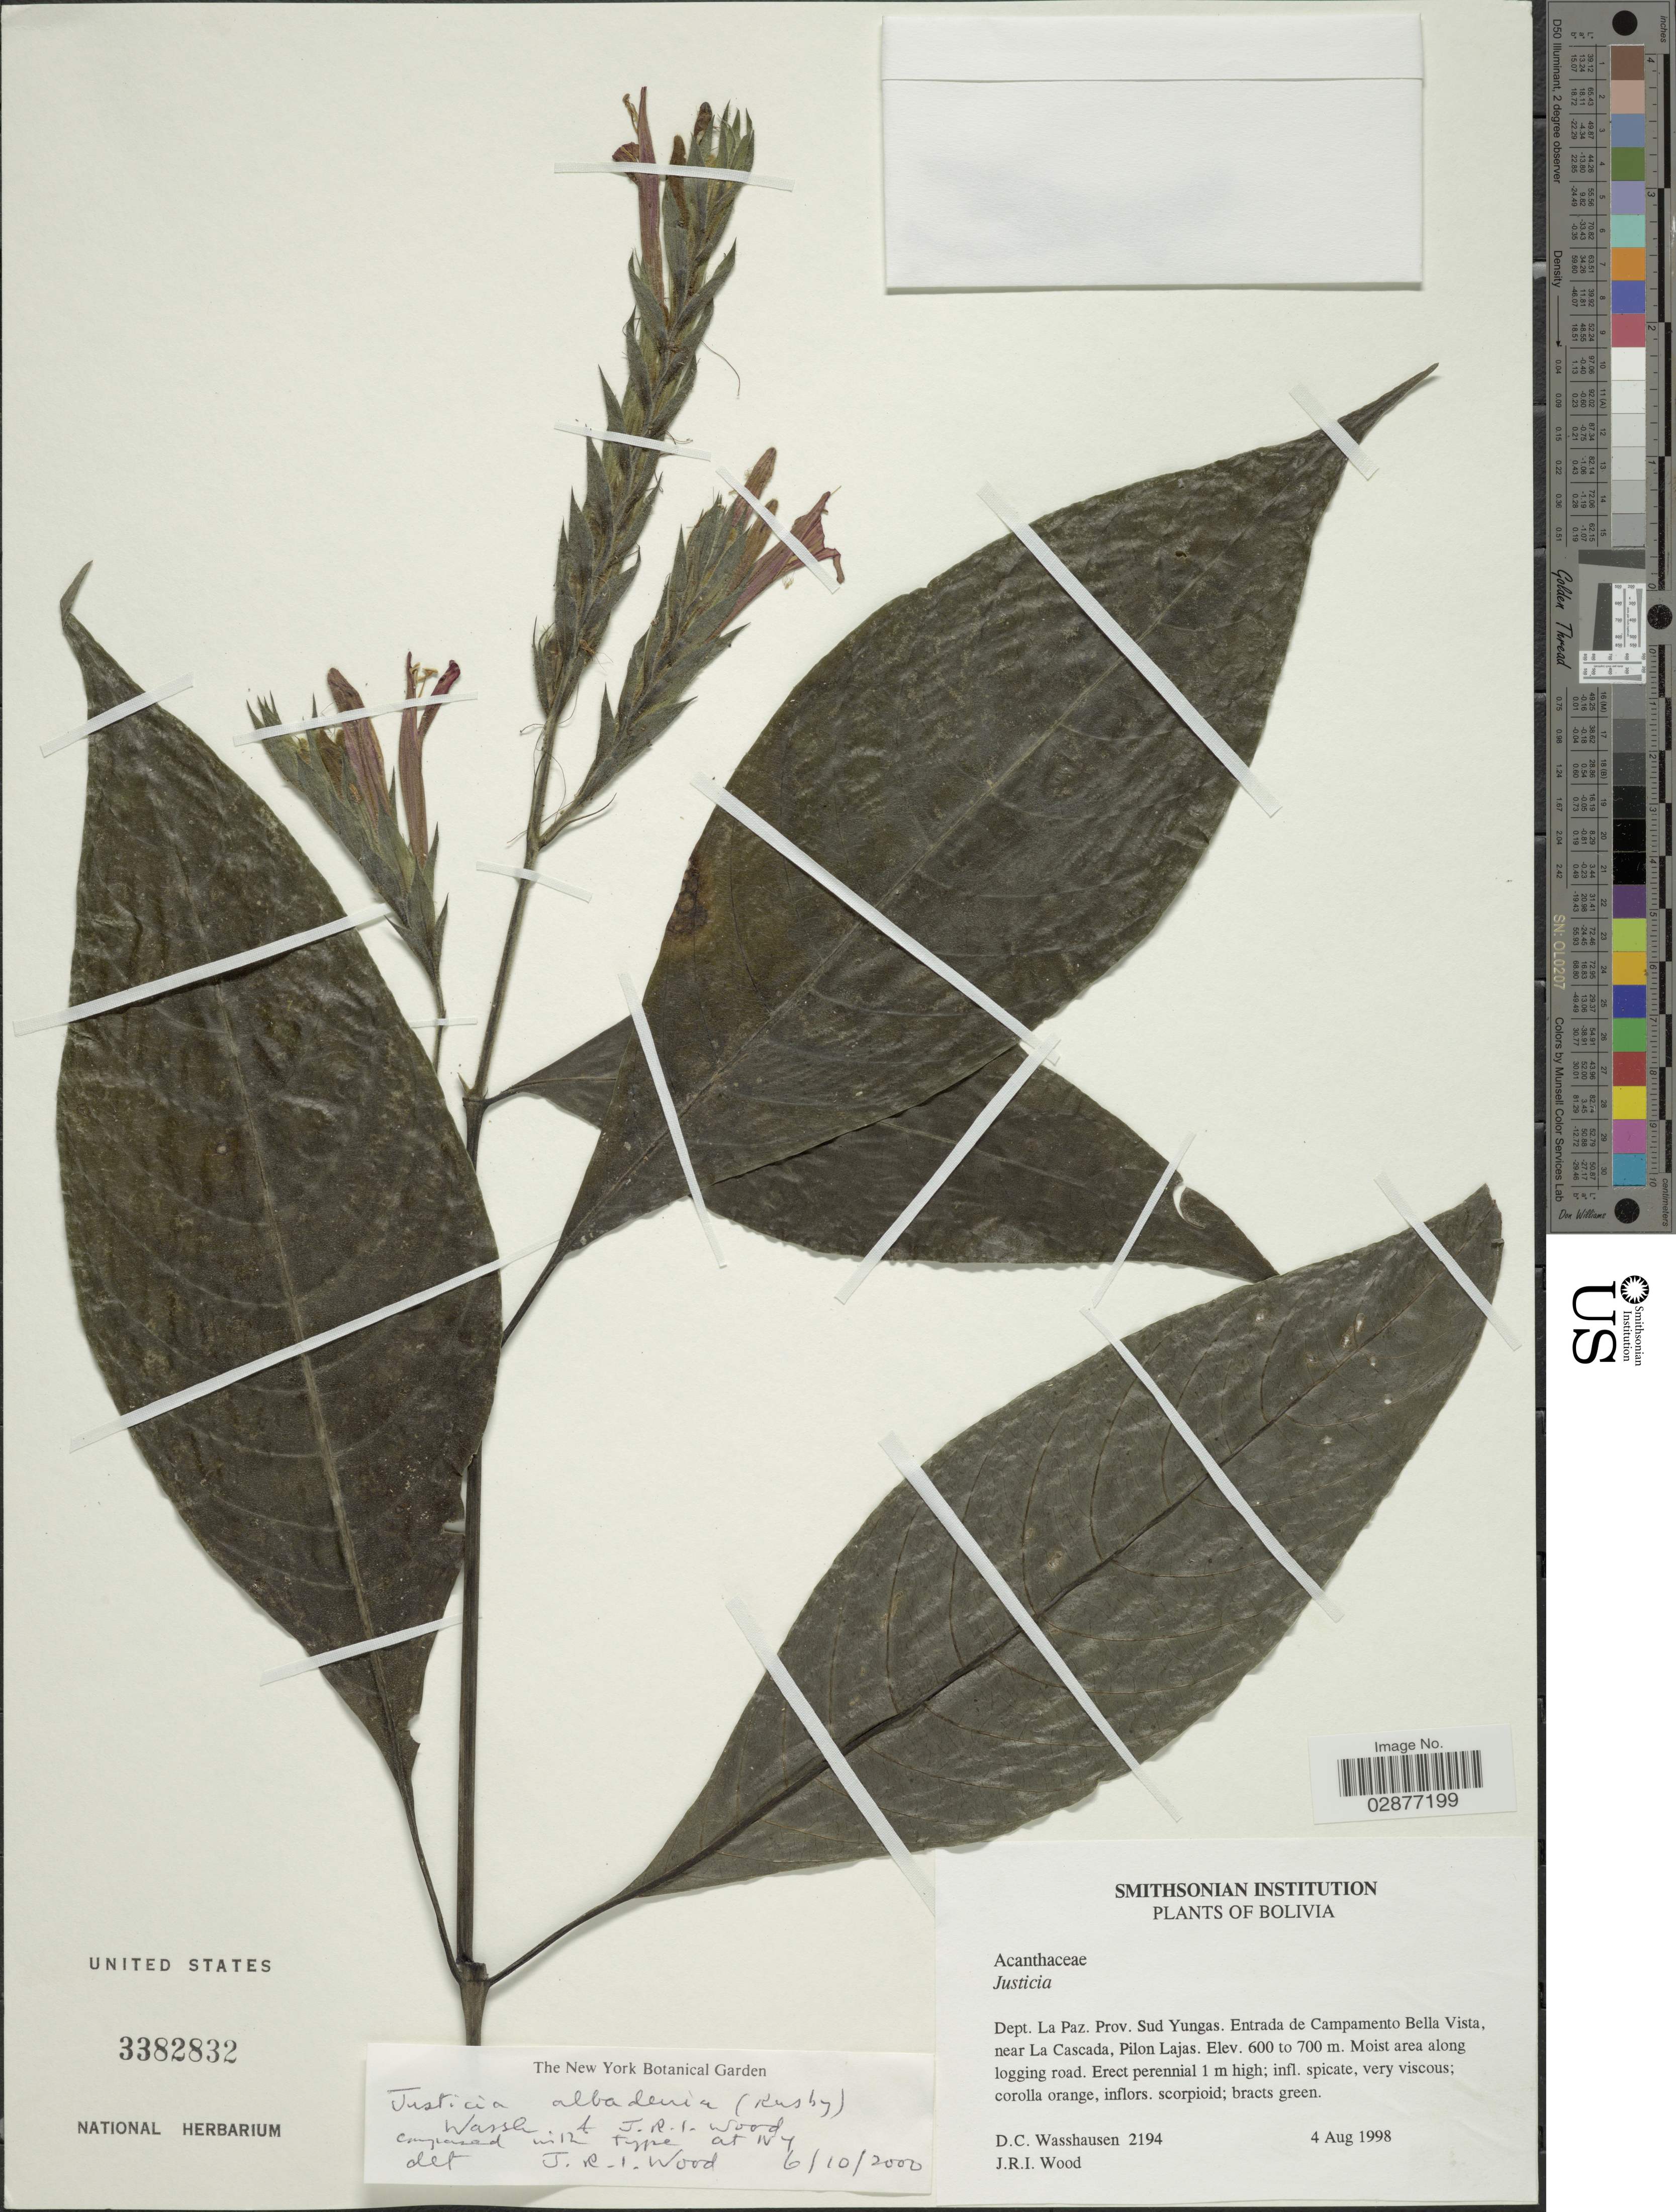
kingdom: Plantae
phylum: Tracheophyta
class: Magnoliopsida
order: Lamiales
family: Acanthaceae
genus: Justicia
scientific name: Justicia albadenia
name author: (Rusby) Wassh. & J.R.I. Wood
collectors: D. C. Wasshausen & J. R. I. Wood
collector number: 2194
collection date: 1998-08-04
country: Bolivia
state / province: La Paz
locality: Dept. La Paz. Prov. Sud Yungas. Entrada de Campamento Bella Vista, near La Cascada, Pilon Lajas.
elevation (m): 600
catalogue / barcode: US 3382832